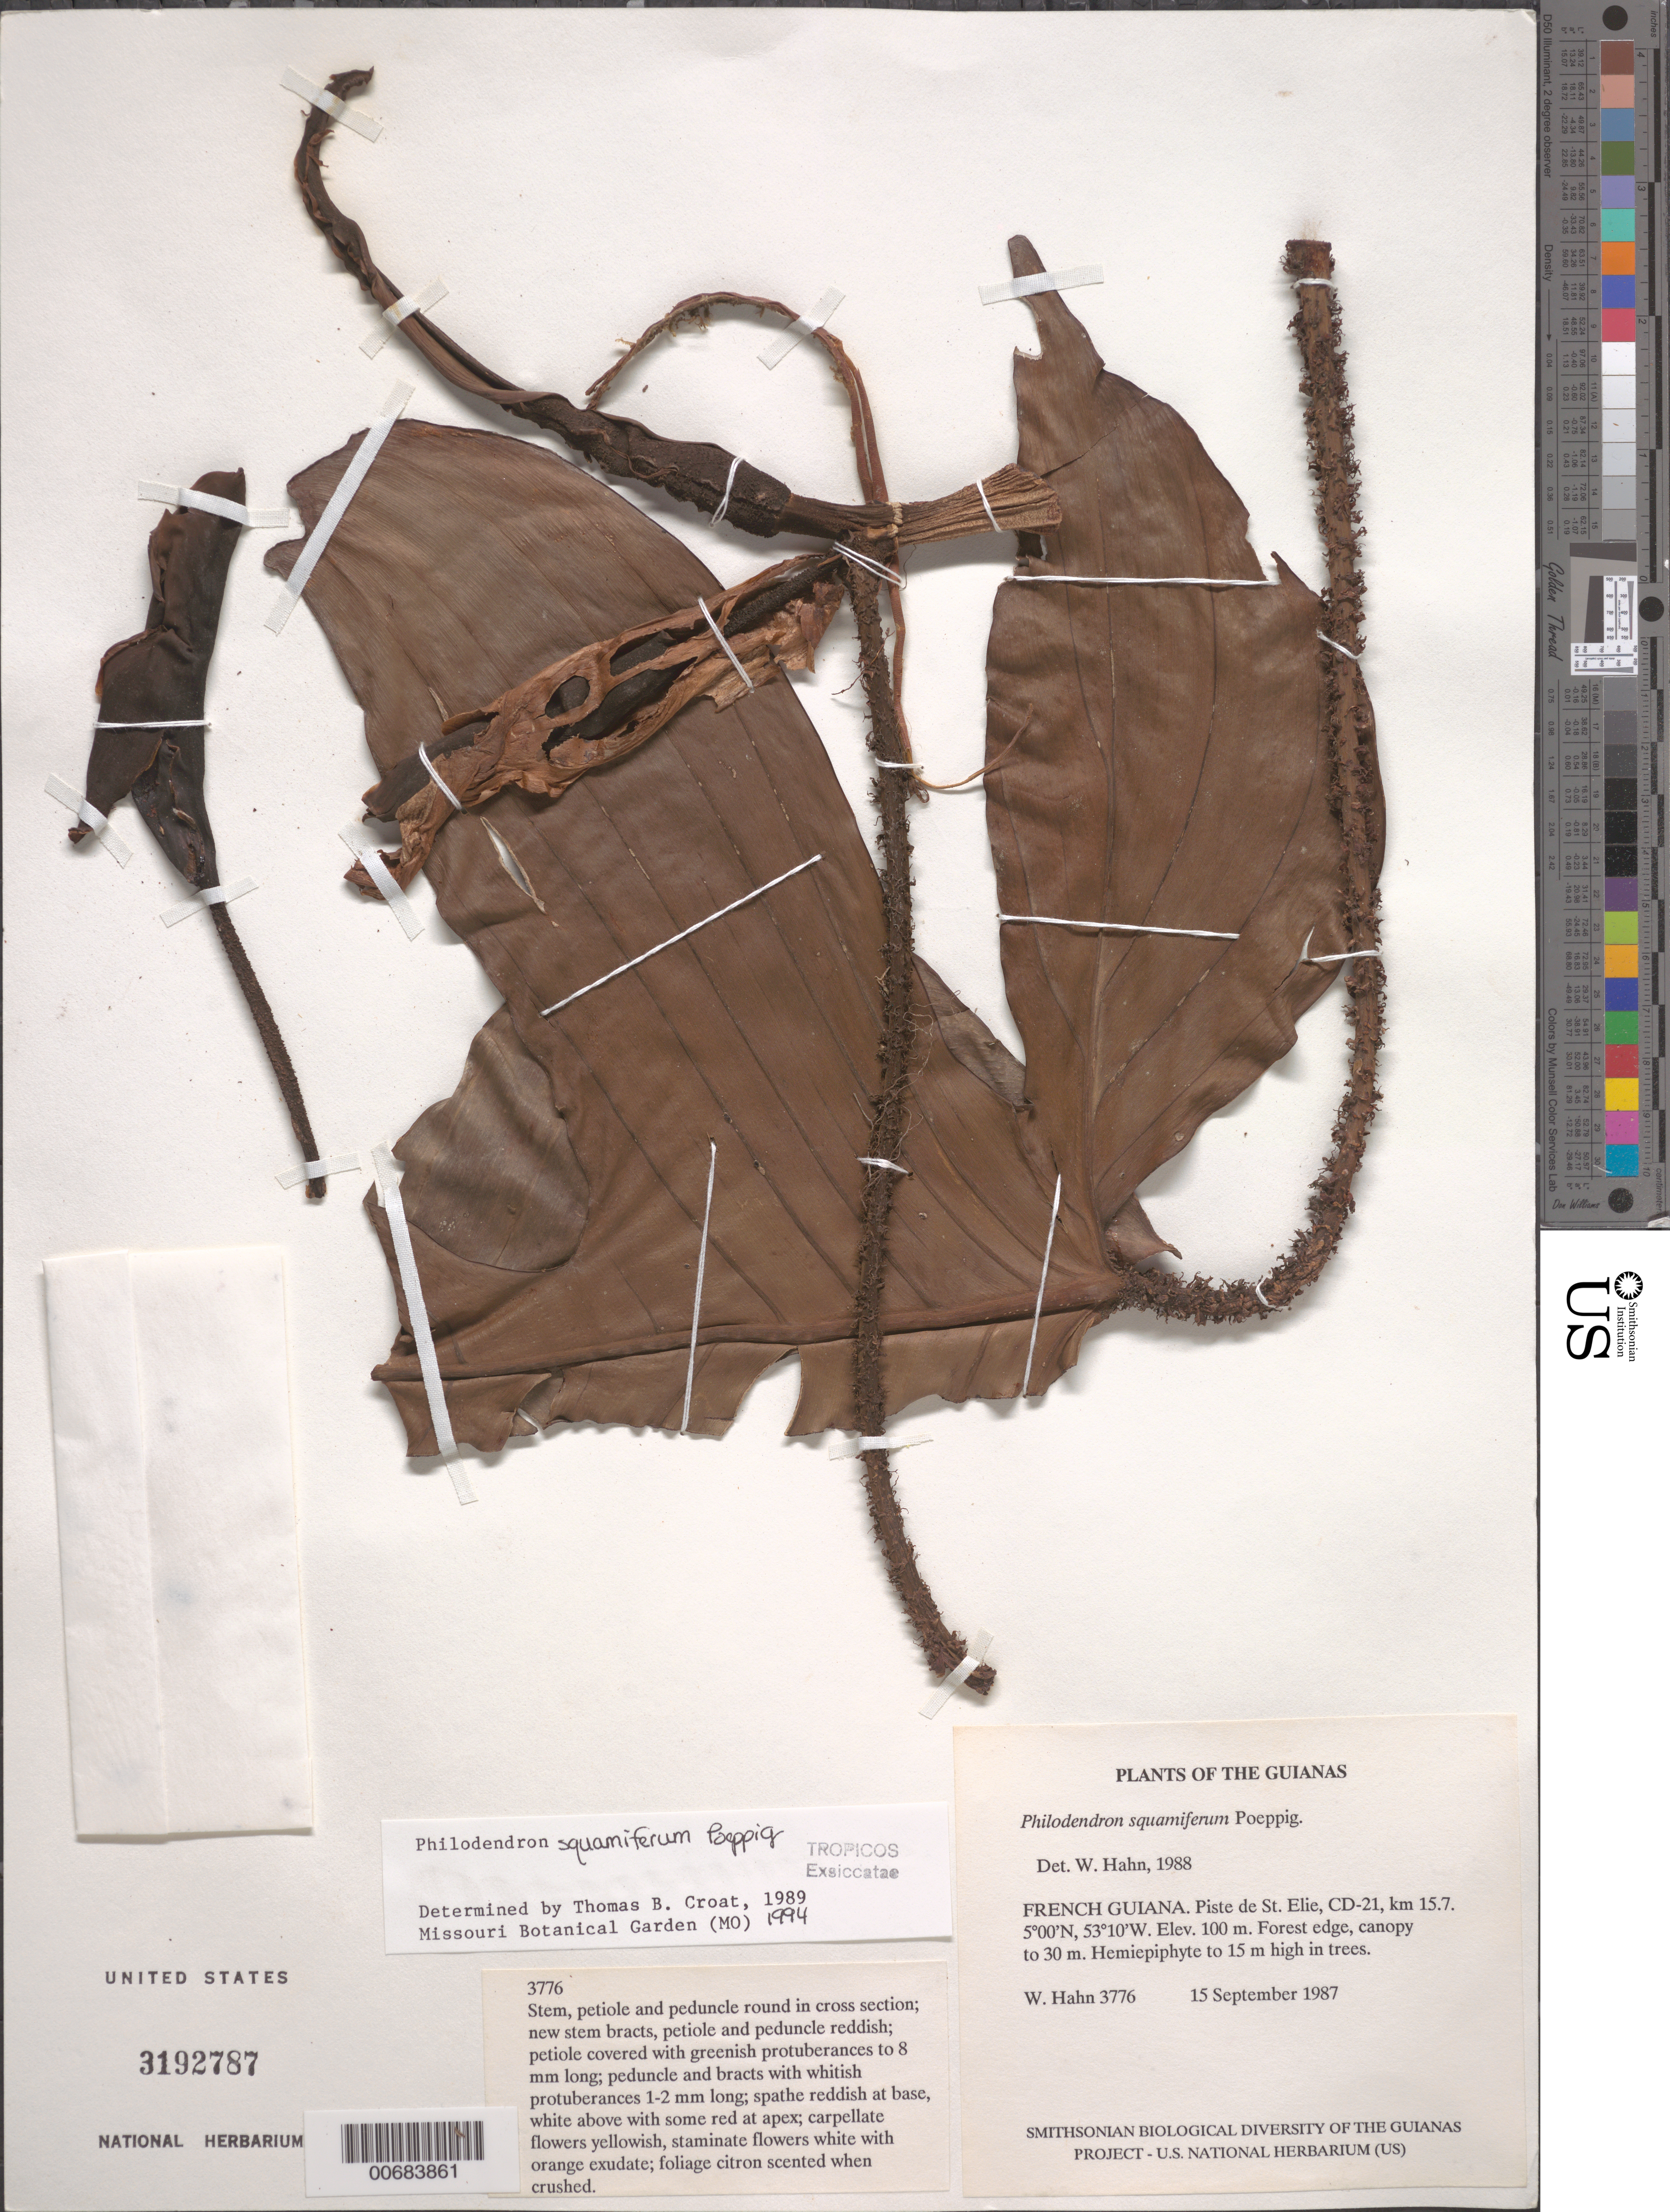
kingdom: Plantae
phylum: Tracheophyta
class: Liliopsida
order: Alismatales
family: Araceae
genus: Philodendron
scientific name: Philodendron squamiferum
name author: Poepp.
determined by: Hahn, William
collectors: W. Hahn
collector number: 3776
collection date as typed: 15 September 1987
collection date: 1987-09-15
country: French Guiana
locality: Piste de St. Elie, CD-21, km 15.7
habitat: Forest edge, canopy to 30 m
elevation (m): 100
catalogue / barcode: US 3192787